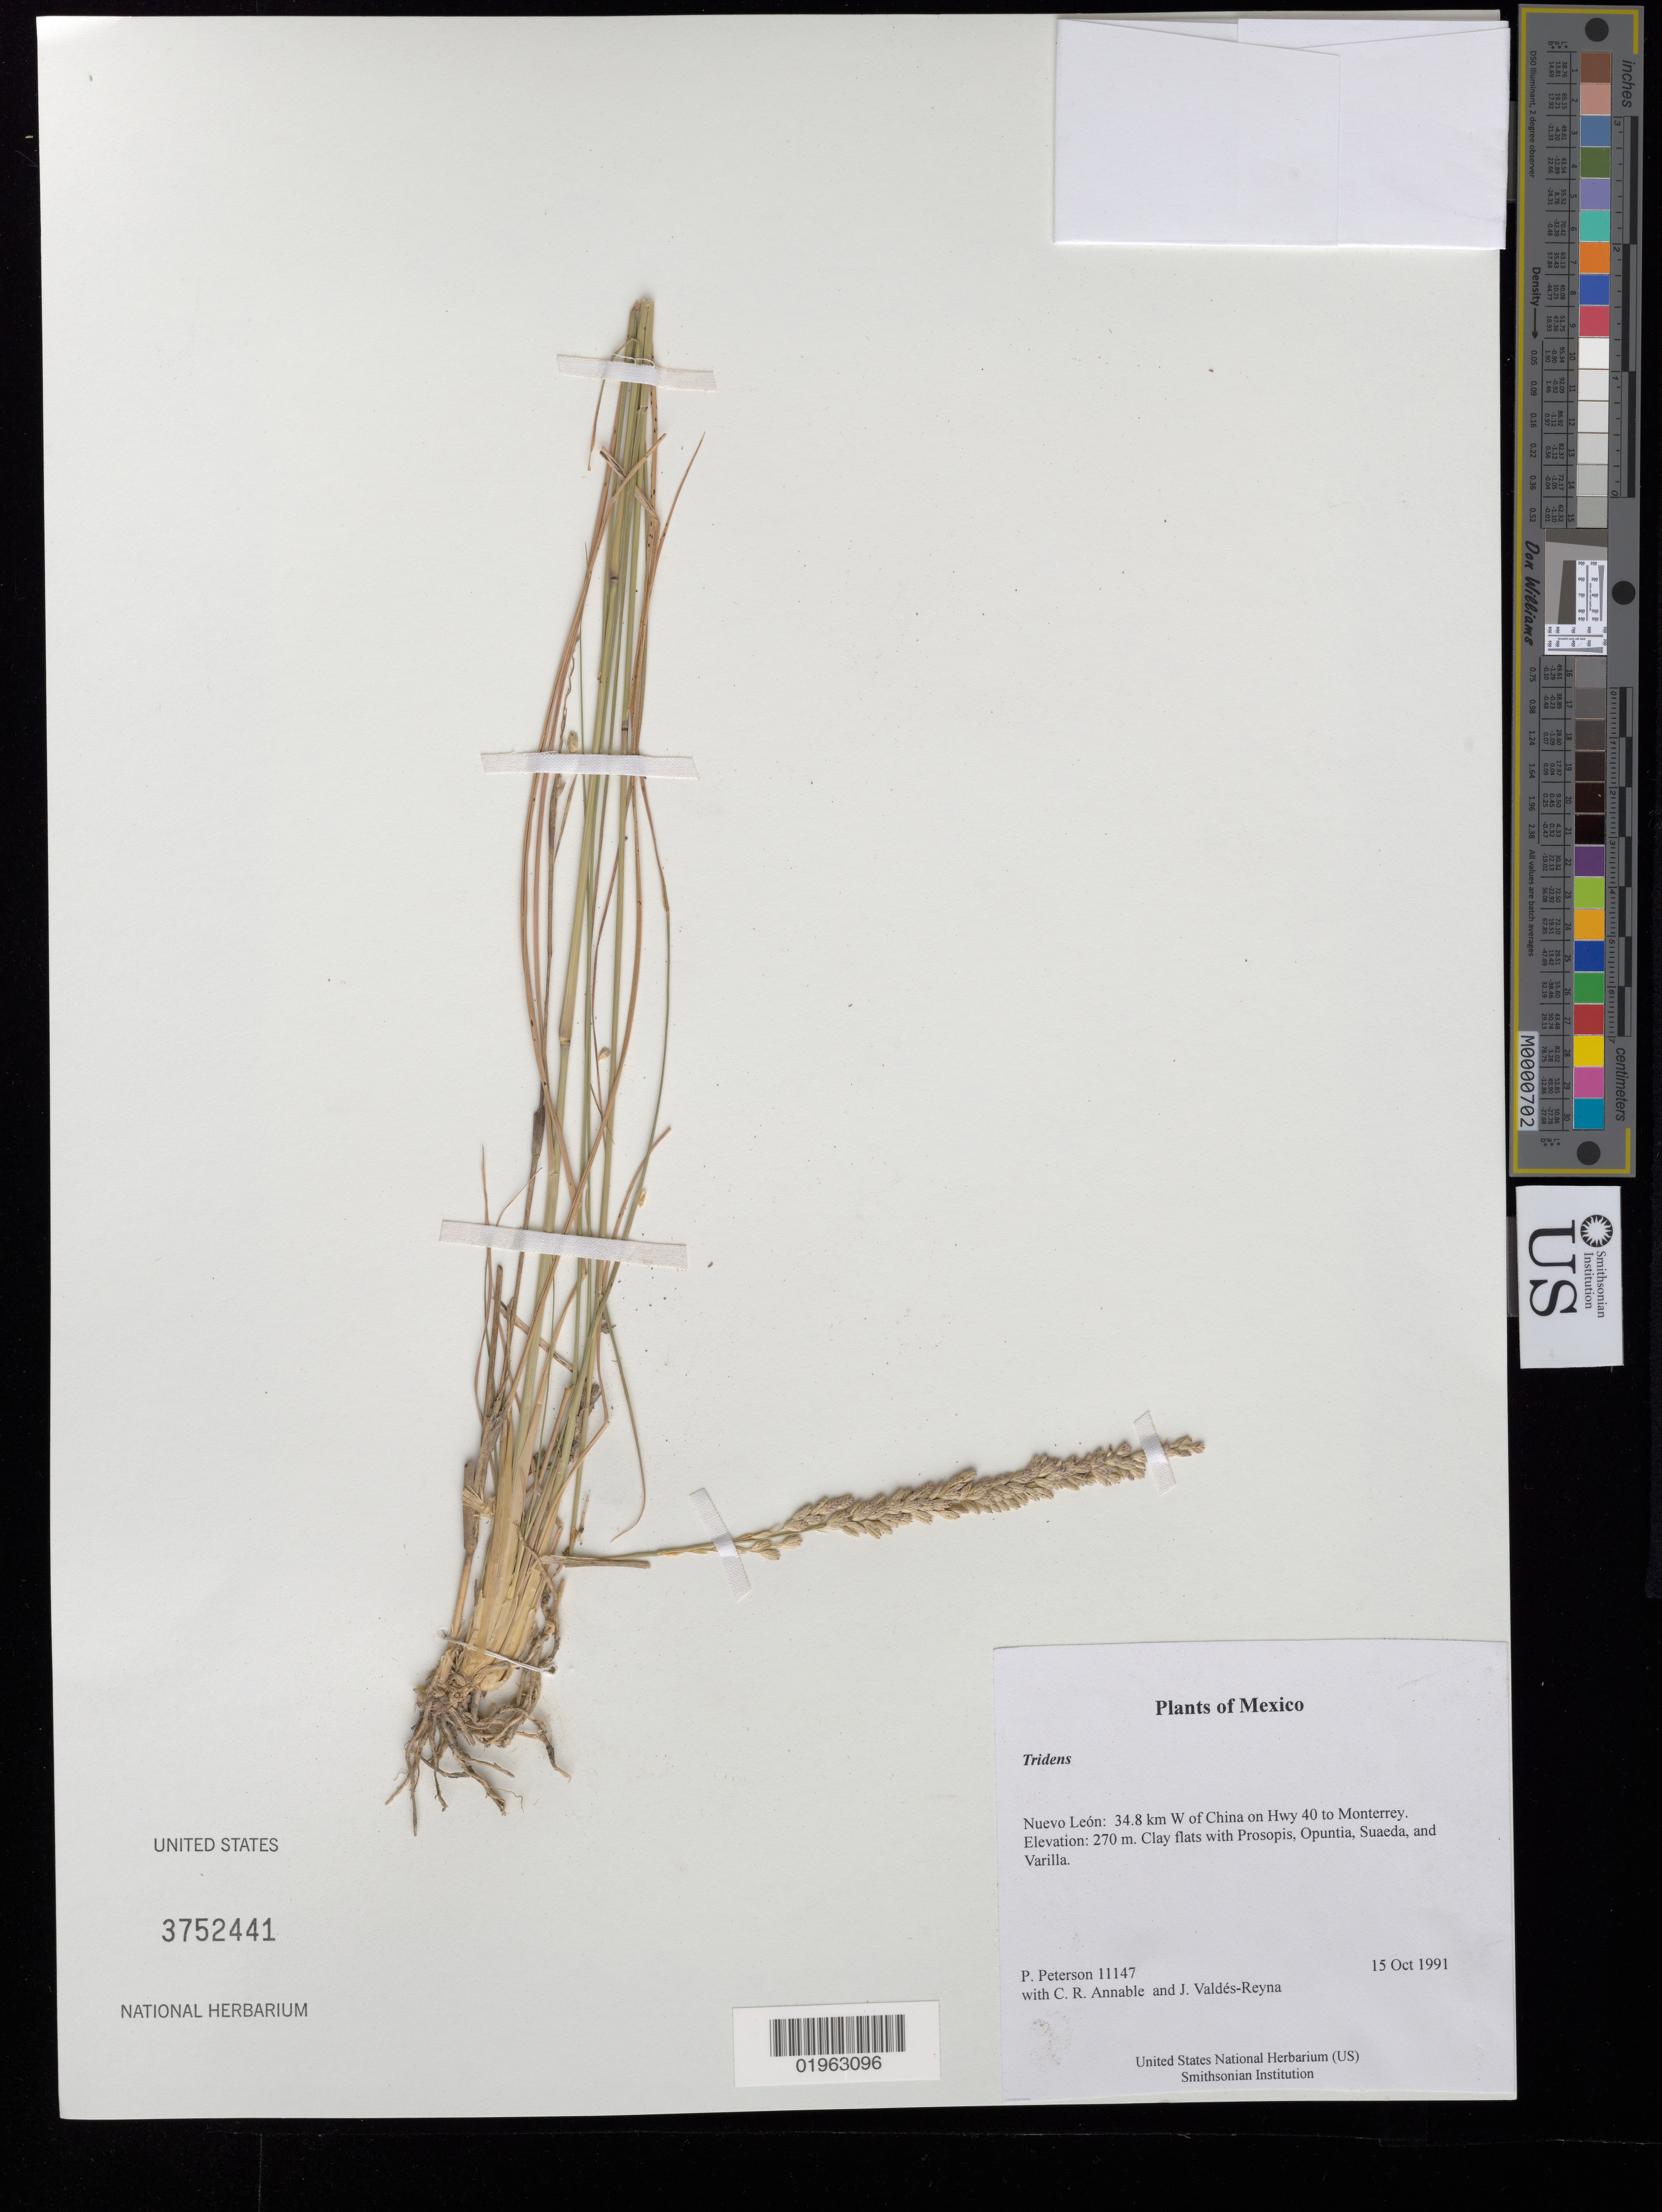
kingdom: Plantae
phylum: Tracheophyta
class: Liliopsida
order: Poales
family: Poaceae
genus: Tridens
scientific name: Tridens sp.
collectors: P. M. Peterson, C. R. Annable & J. Valdés-Reyna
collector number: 11147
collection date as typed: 15 Oct 1991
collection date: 1991-10-15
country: Mexico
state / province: Nuevo León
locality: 34.8 km W of China on Hwy 40 to Monterrey.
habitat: Clay flats with Prosopis, Opuntia, Suaeda, and Varilla.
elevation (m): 270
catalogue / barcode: US 3752441